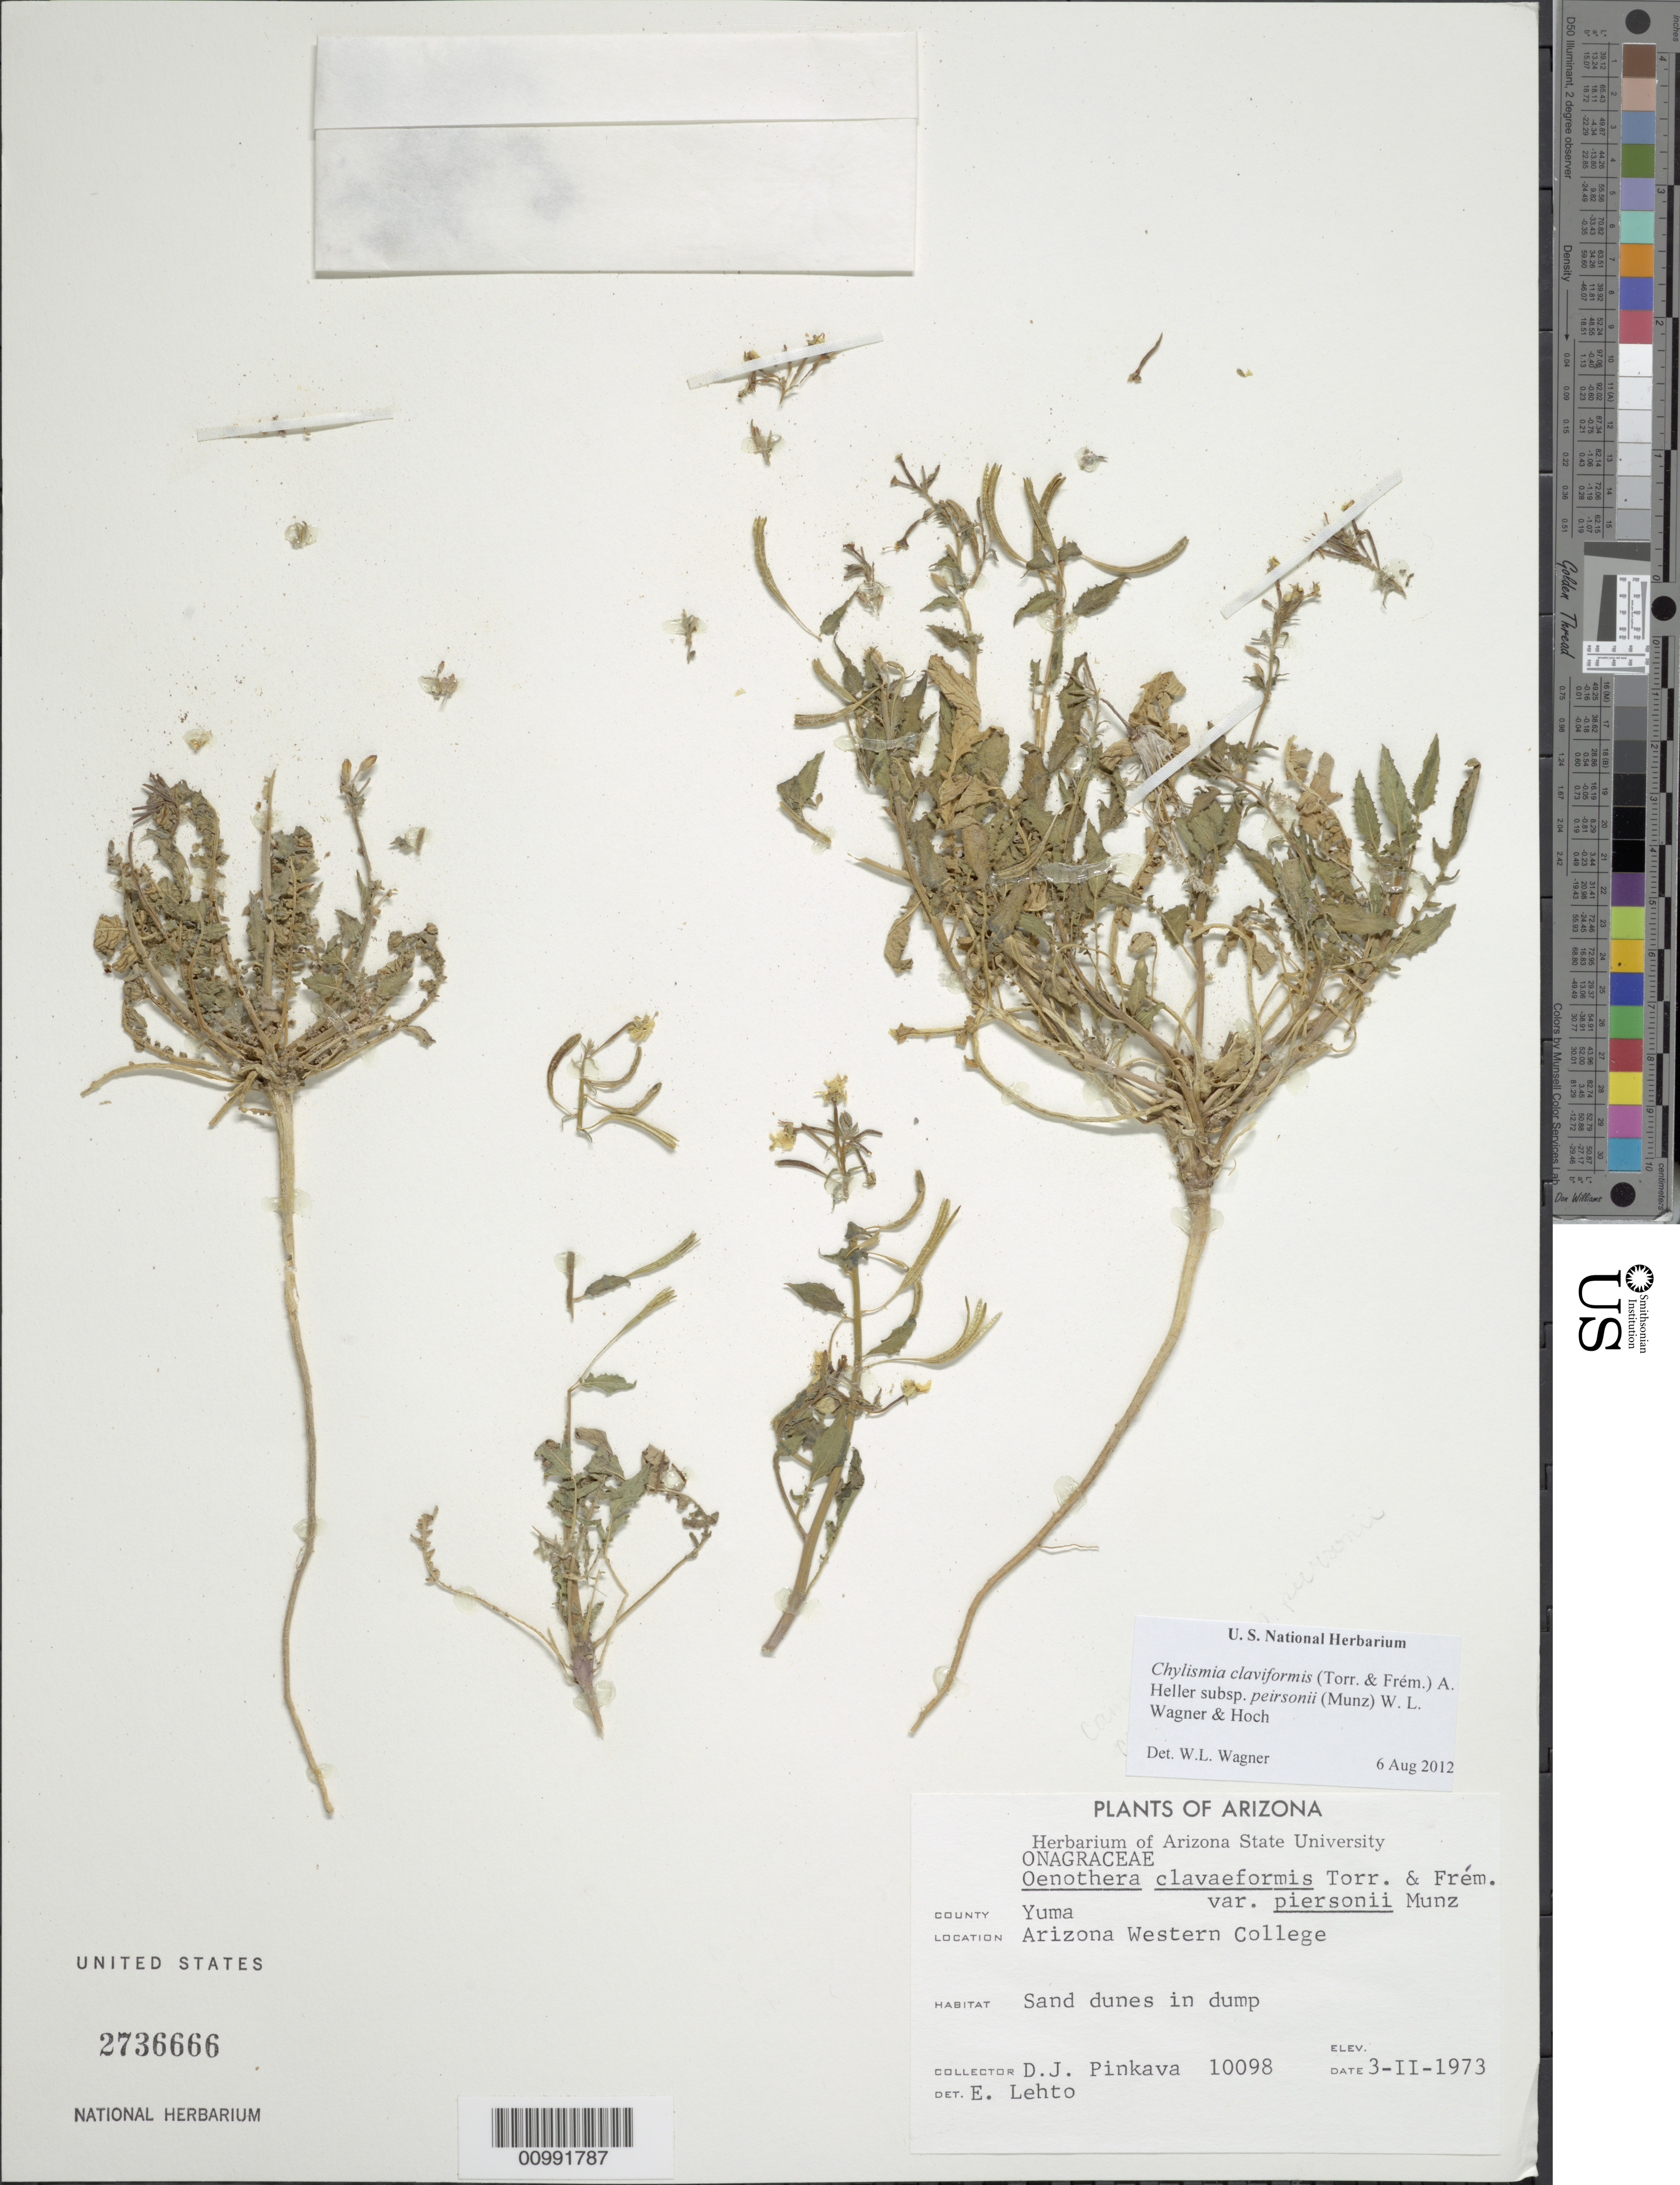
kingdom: Plantae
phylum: Tracheophyta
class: Magnoliopsida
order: Myrtales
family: Onagraceae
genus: Chylismia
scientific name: Chylismia claviformis subsp. peirsonii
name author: (Munz) W.L. Wagner & Hoch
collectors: D. Pinkava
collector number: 10098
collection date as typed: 03 Feb 1973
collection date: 1973-02-03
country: United States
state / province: Arizona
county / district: Yuma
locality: Arizona Western College. Sand dunes in dump.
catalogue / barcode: US 2736666